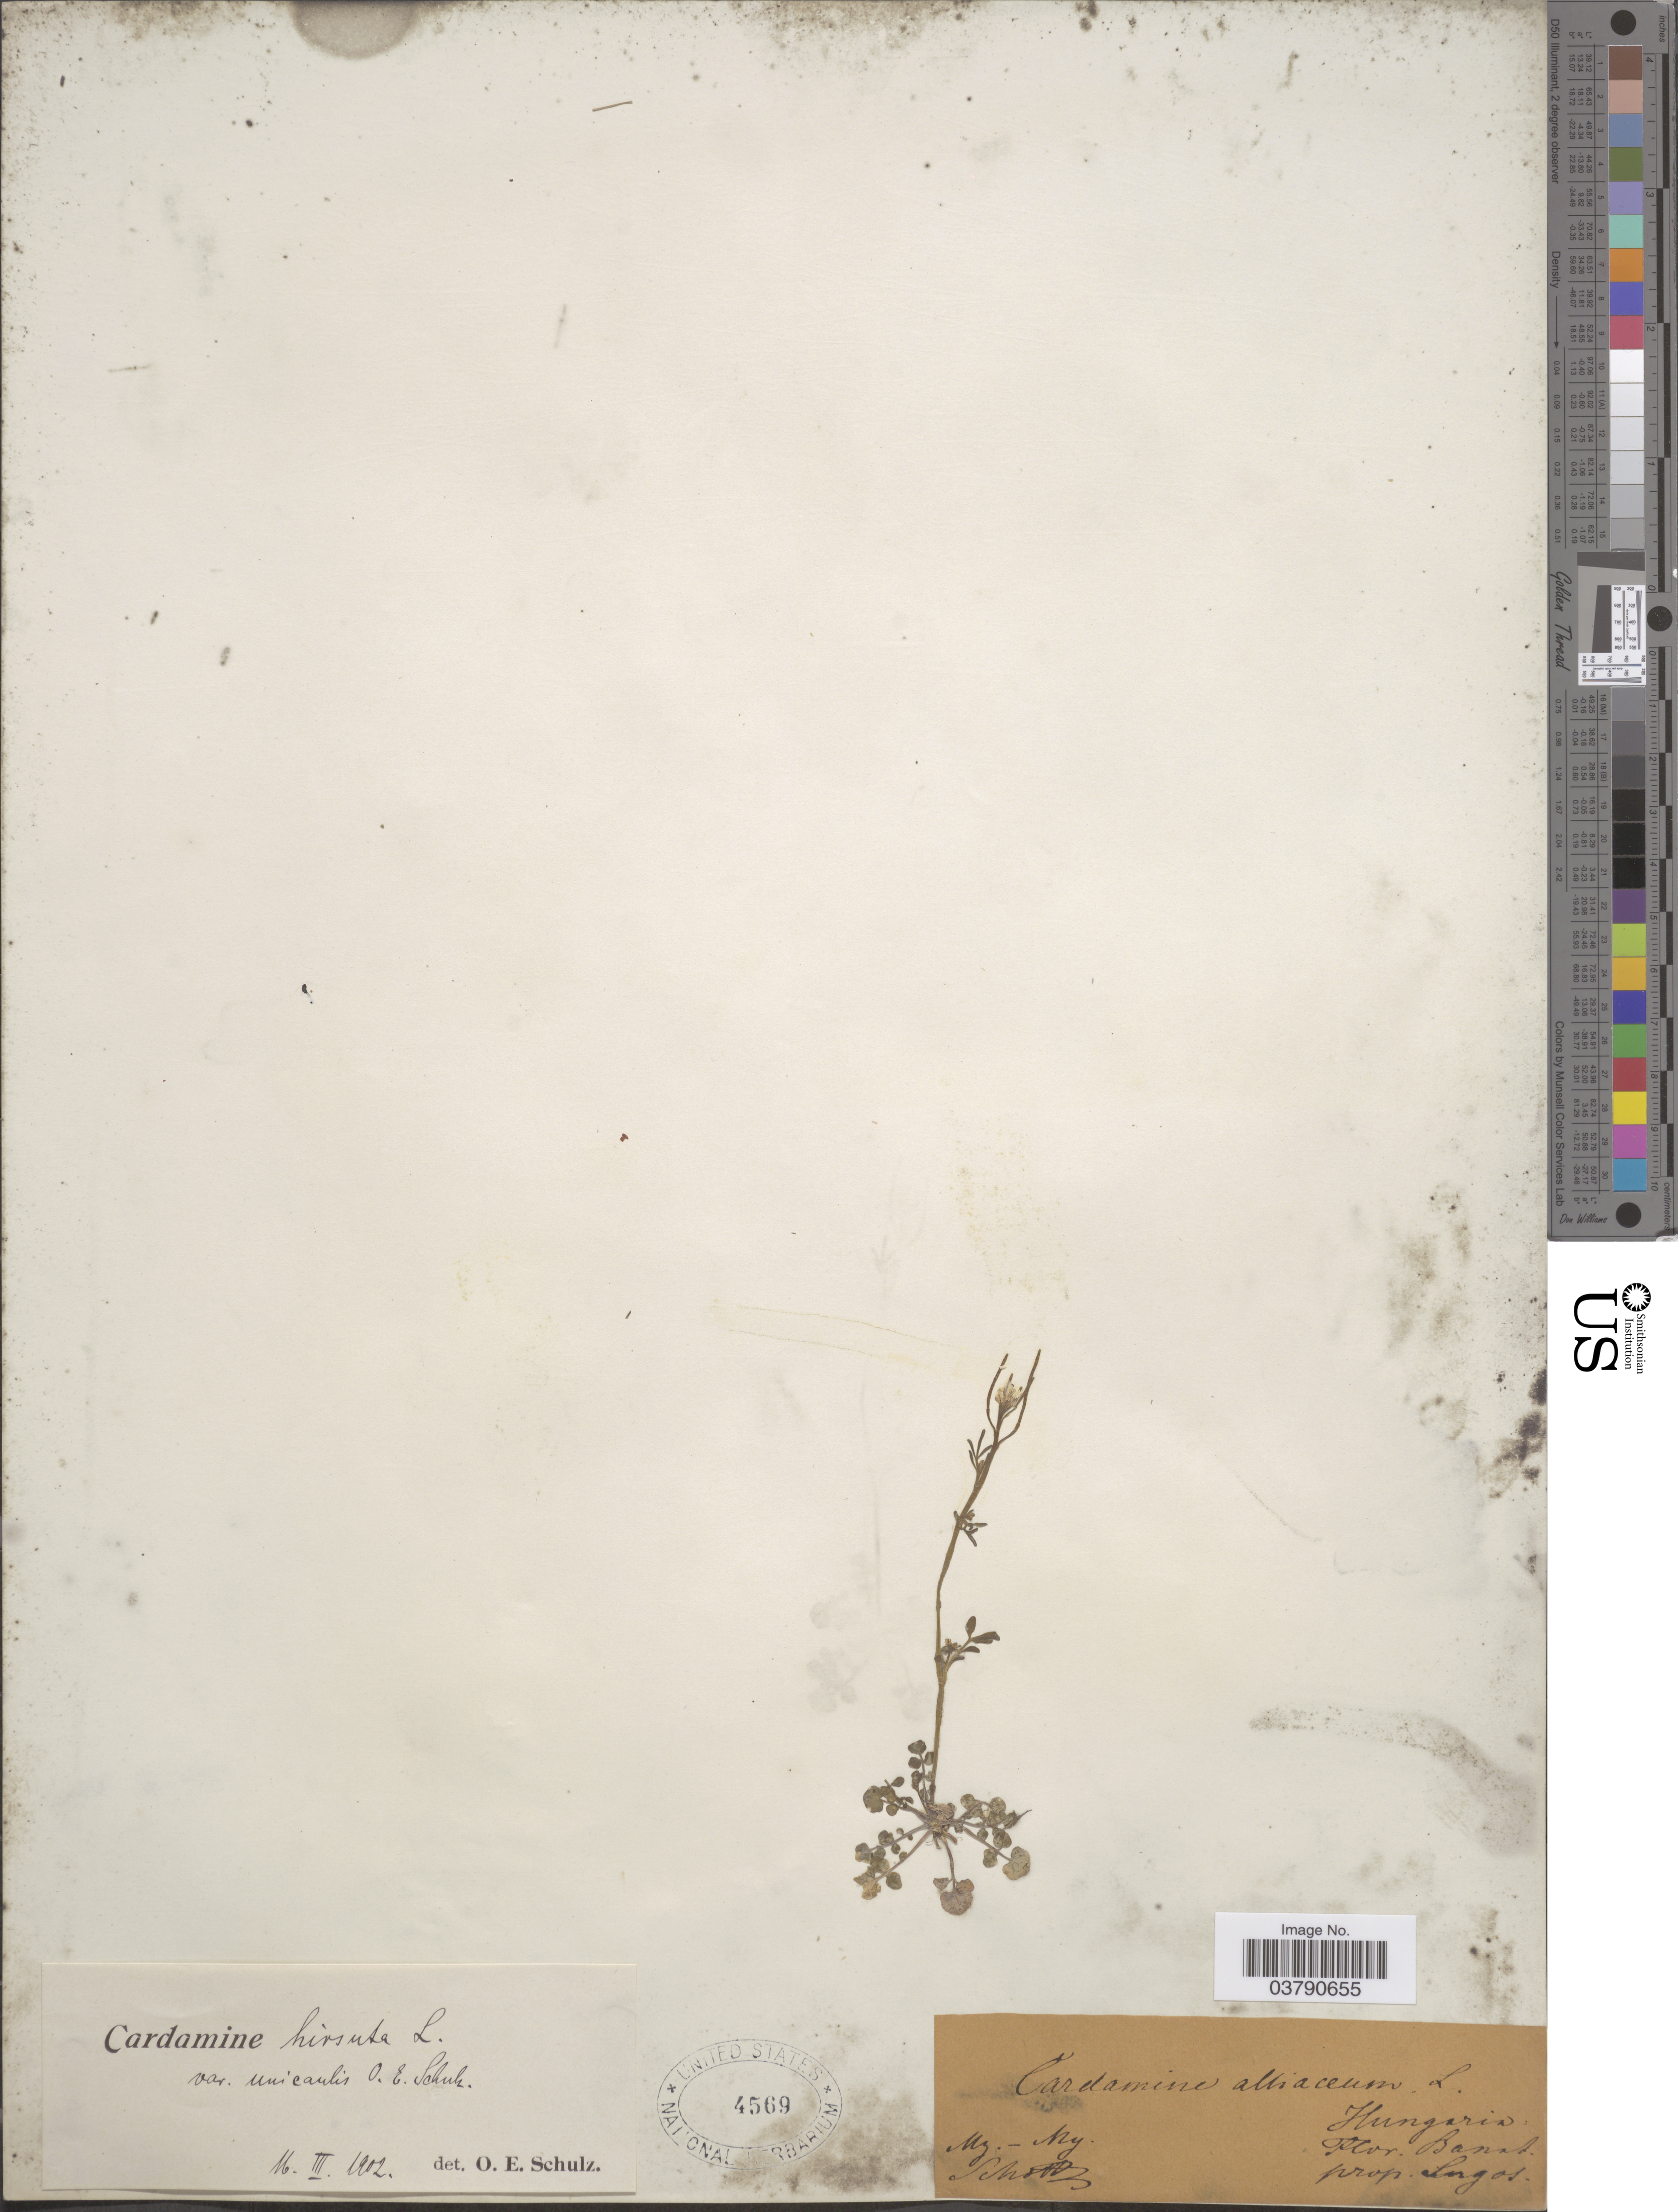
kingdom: Plantae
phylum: Tracheophyta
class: Magnoliopsida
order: Brassicales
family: Brassicaceae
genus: Cardamine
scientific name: Cardamine hirsuta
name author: L.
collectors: Schott, --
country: Hungary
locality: Banat. prop. Ingos [interpreted].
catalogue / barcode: US 4569